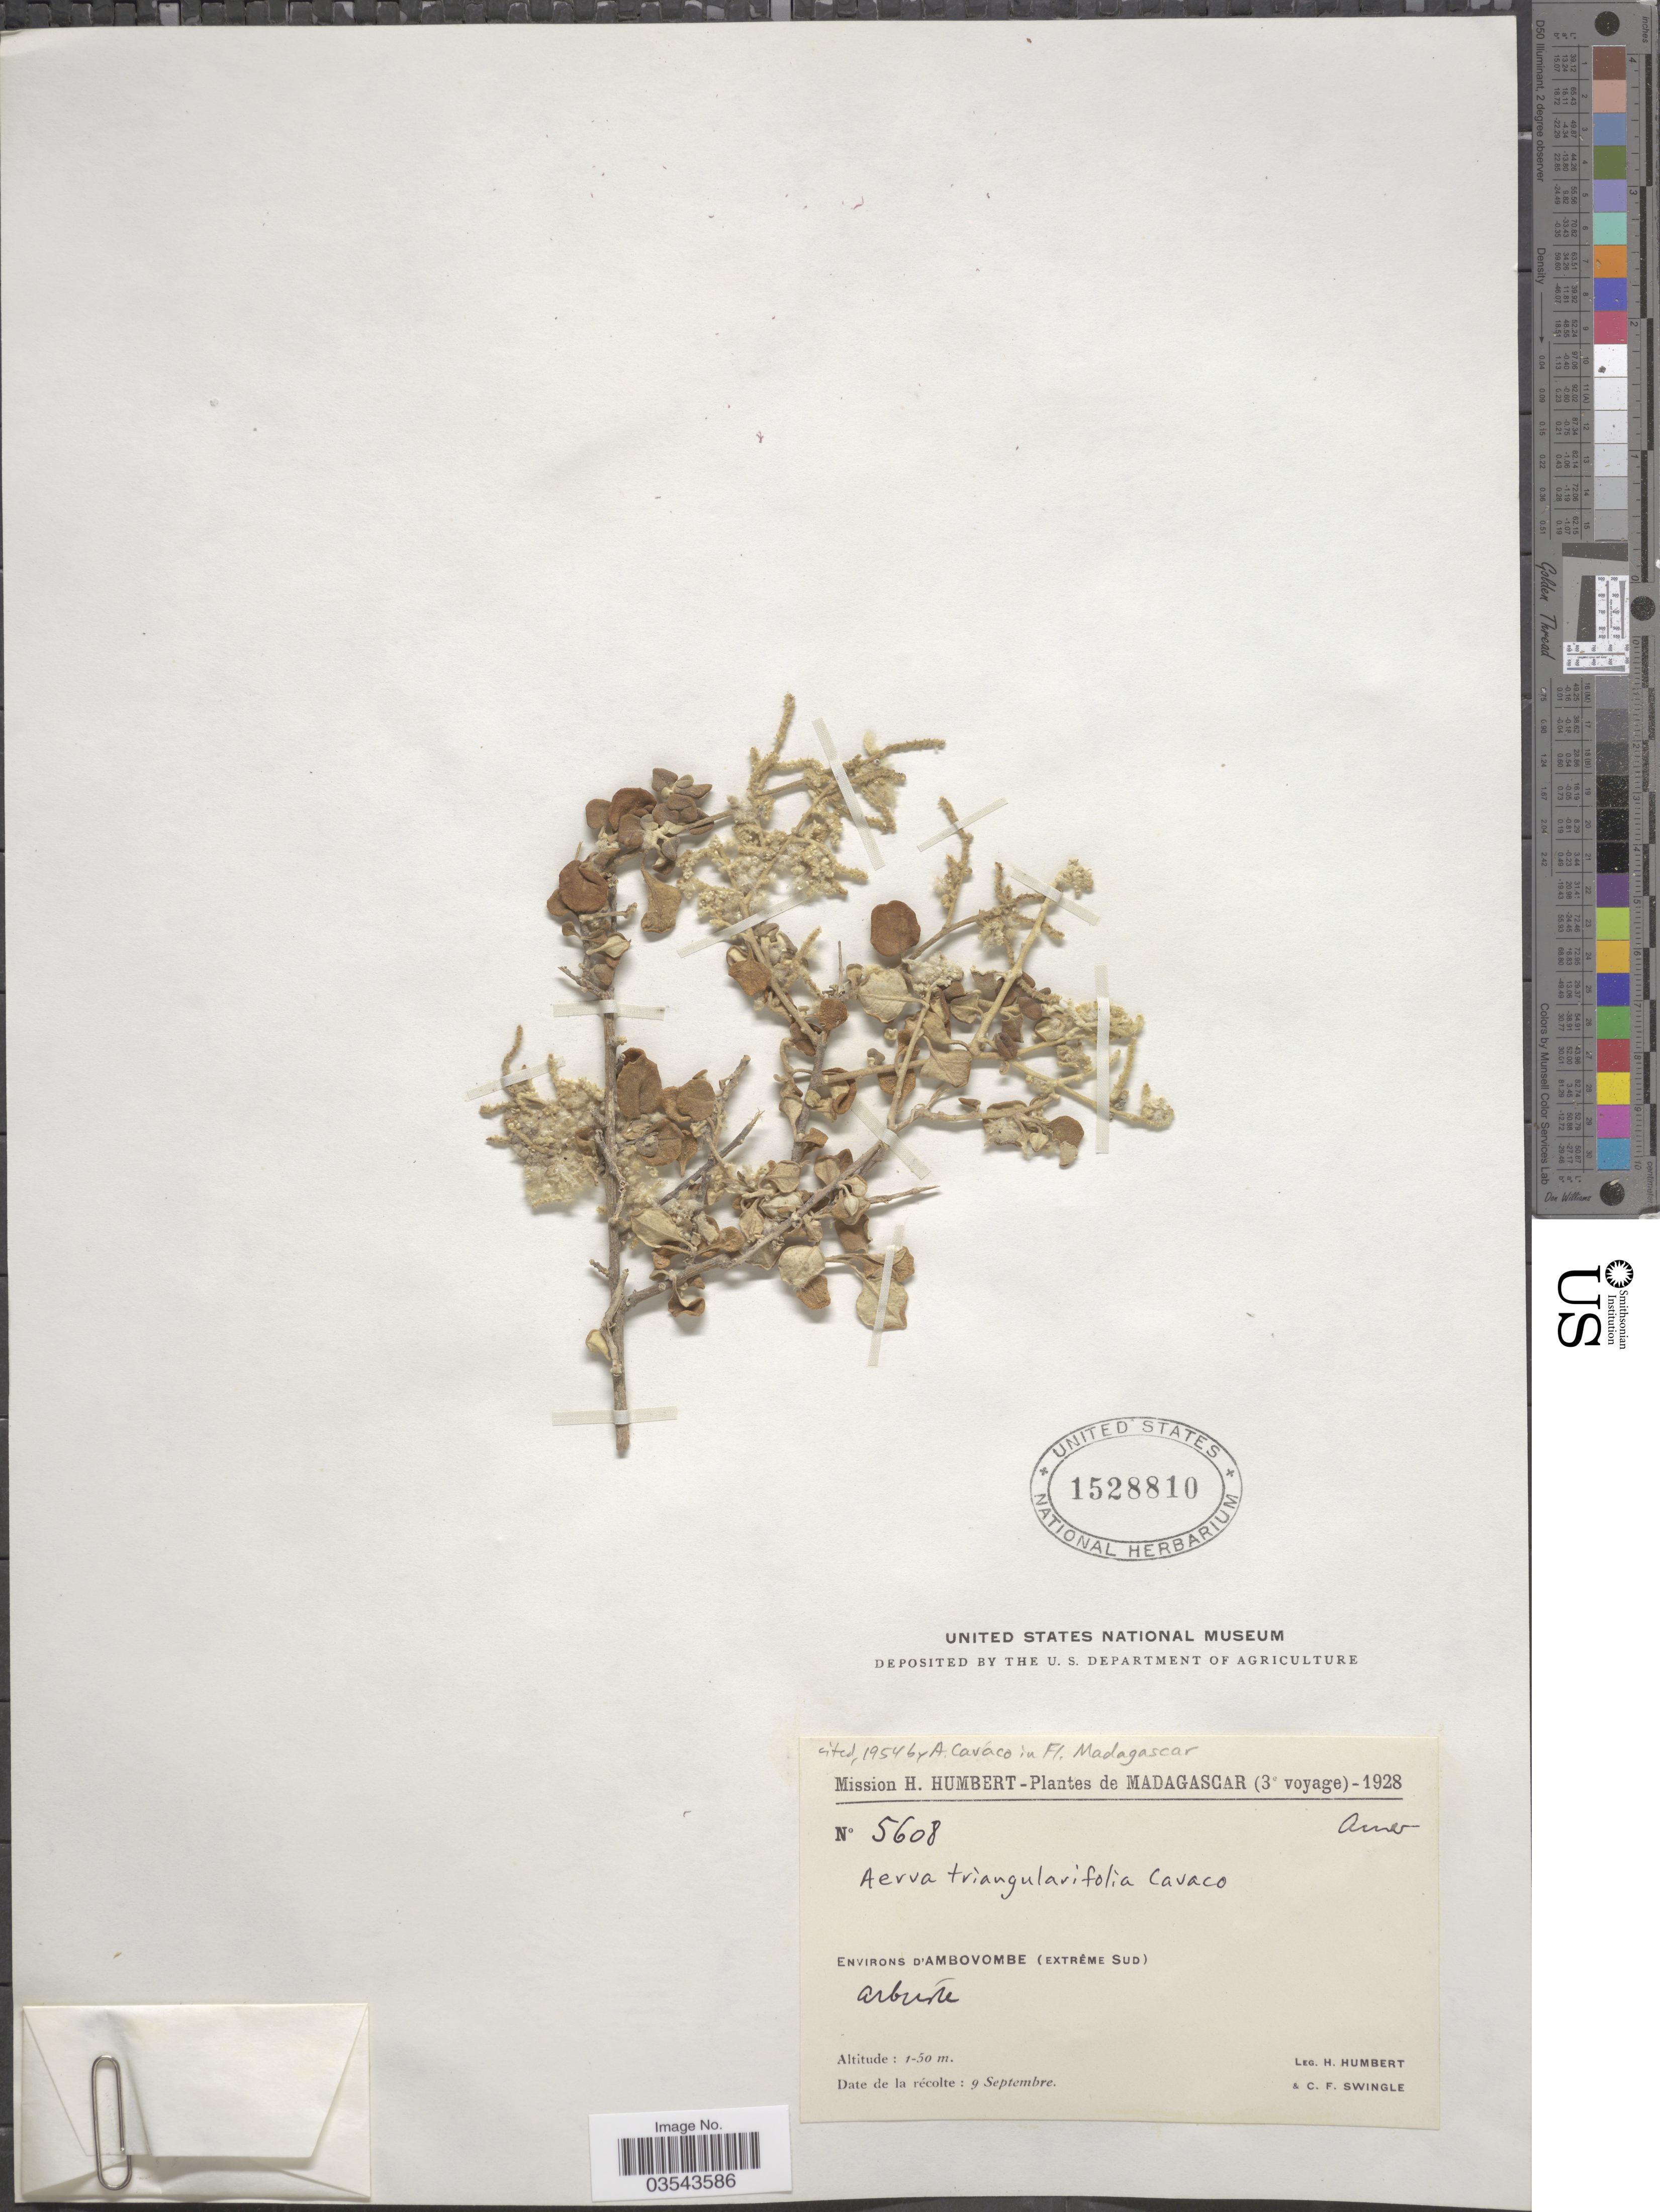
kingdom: Plantae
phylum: Tracheophyta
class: Magnoliopsida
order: Caryophyllales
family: Amaranthaceae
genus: Ouret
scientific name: Ouret triangularifolia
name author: (Cavaco) T. Hammer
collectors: H. Humbert & C. Swingle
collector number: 5608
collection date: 1928-09-09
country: Madagascar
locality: Environs d'Ambovombe (Extrême Sud)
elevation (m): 1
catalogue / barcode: US 1528810